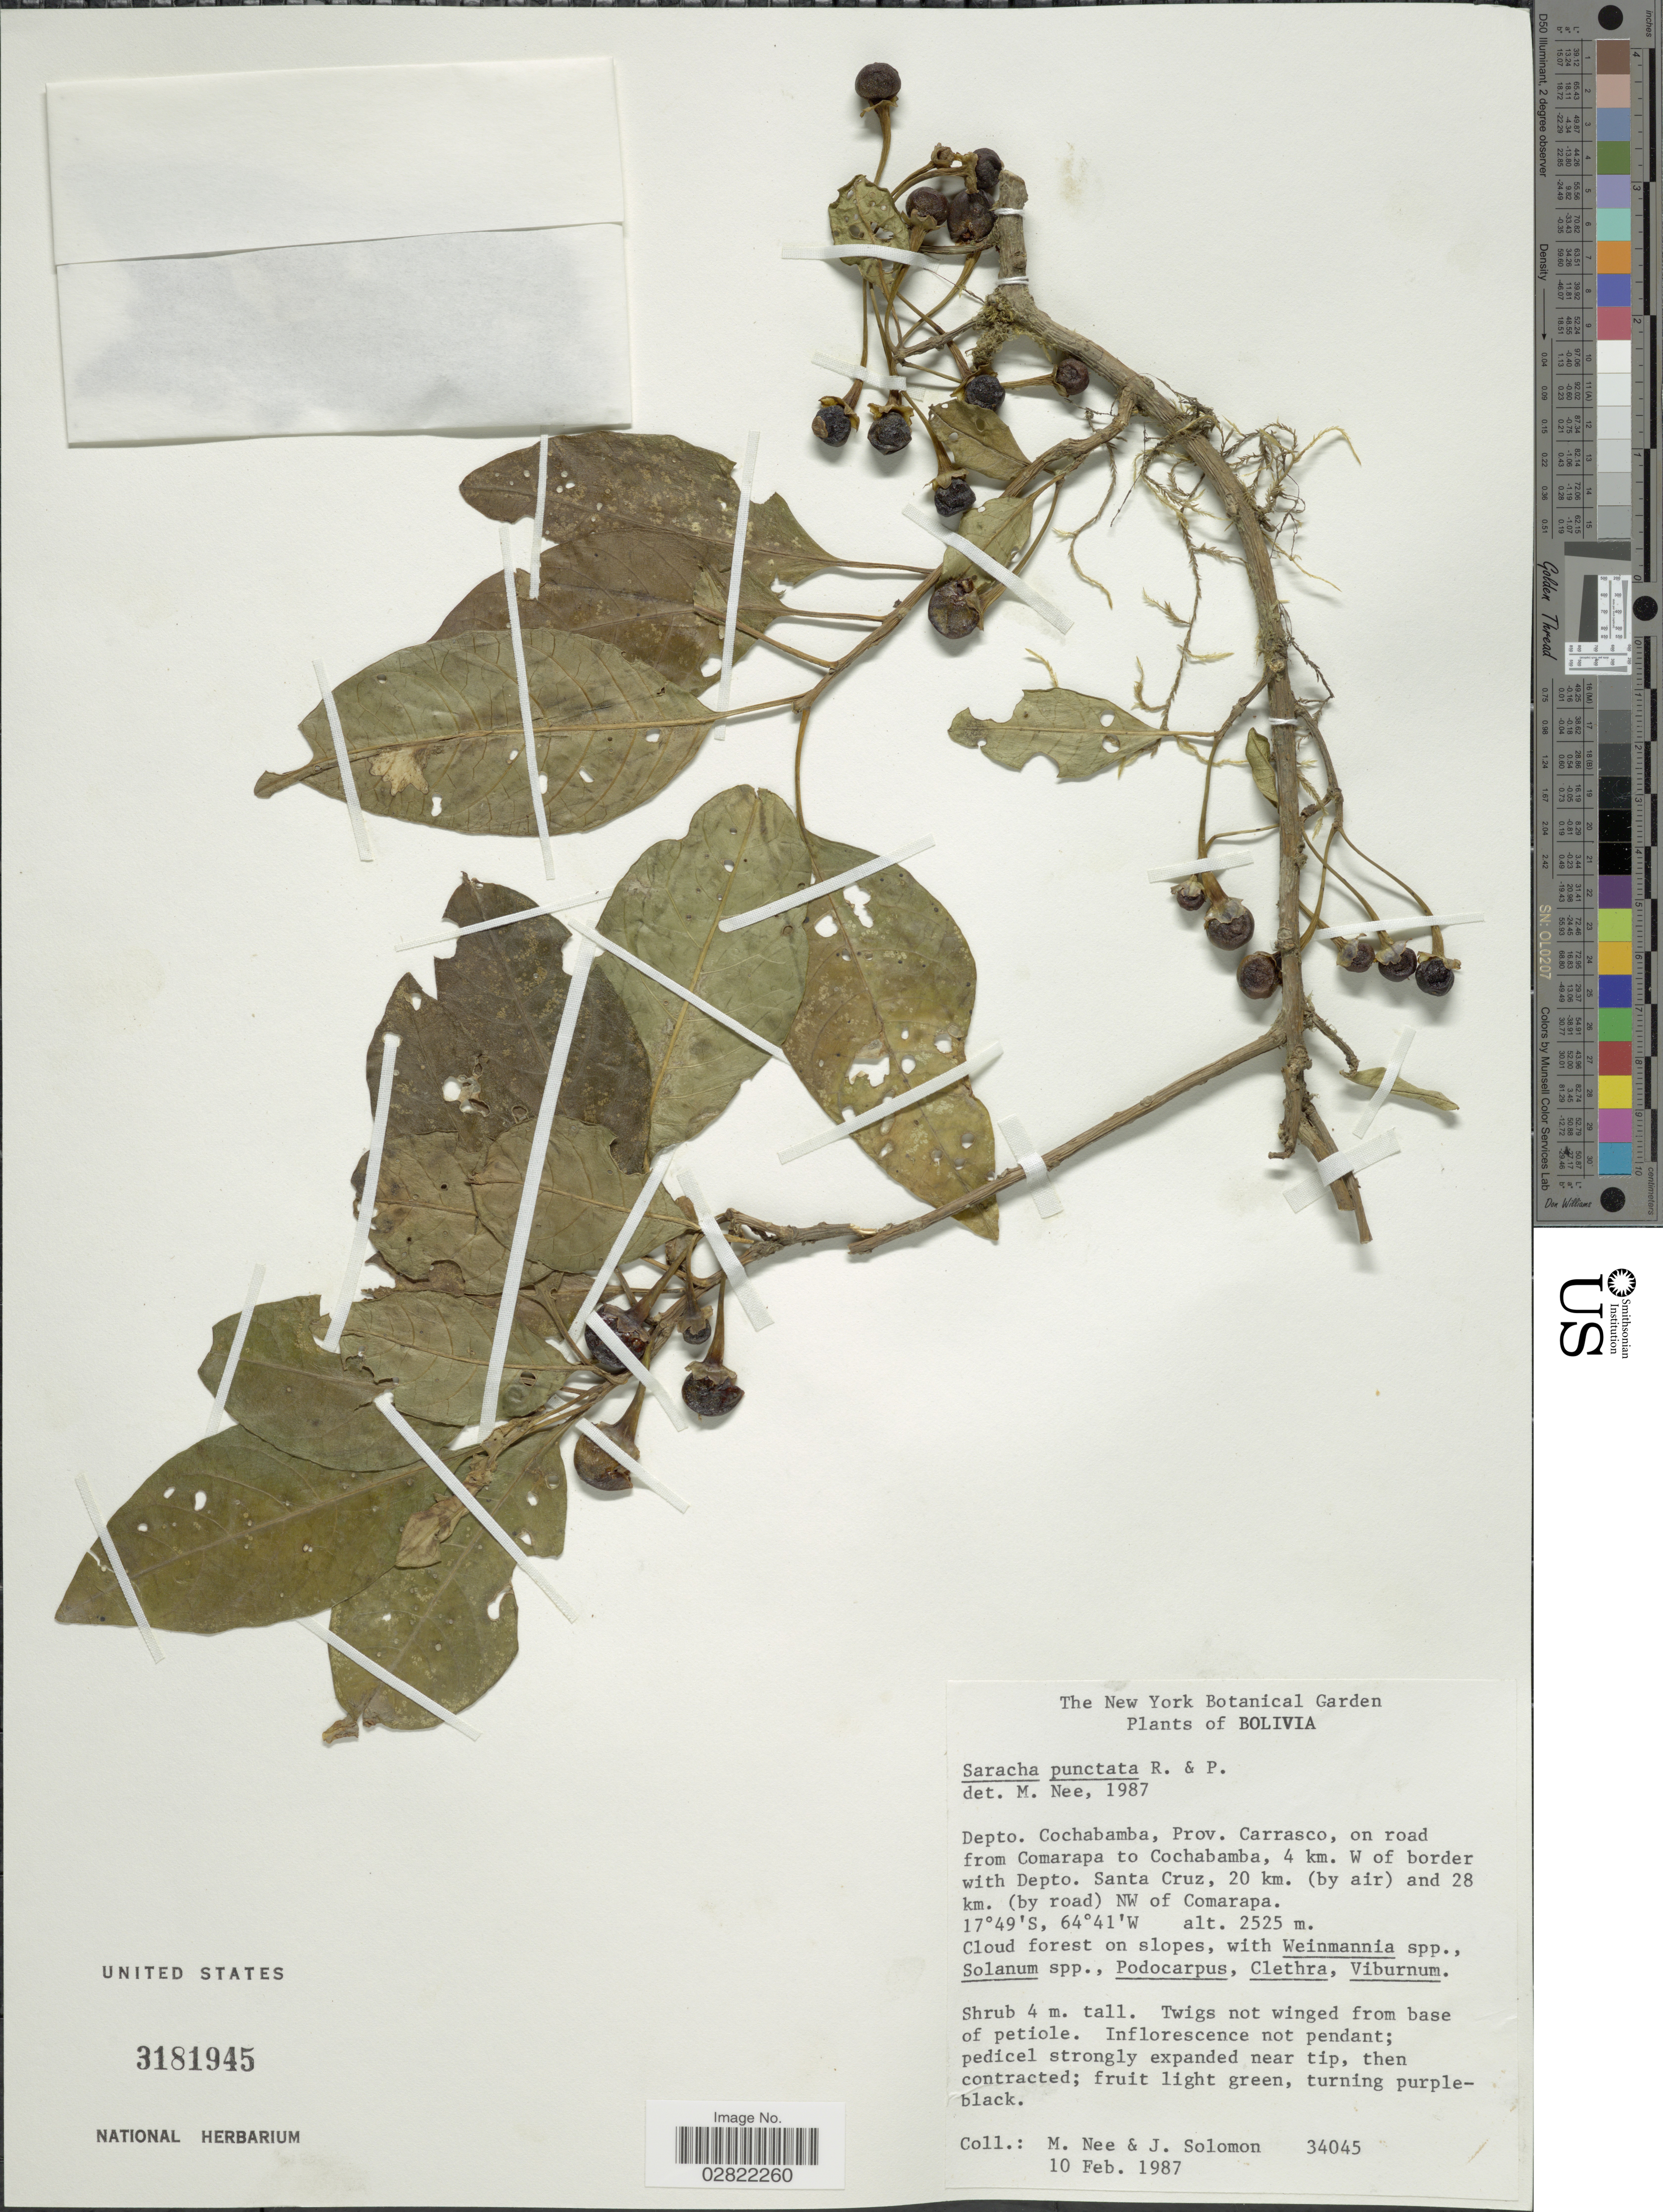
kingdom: Plantae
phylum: Tracheophyta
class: Magnoliopsida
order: Solanales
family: Solanaceae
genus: Saracha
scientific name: Saracha punctata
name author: Ruiz & Pav.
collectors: M. Nee & J. Solomon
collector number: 34045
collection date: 1987-02-10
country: Bolivia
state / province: Cochabamba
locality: Depto. Cochabamba, Prov. Carrasco, on road from Comarapa to Cochabamba, 4 km. W of border with Depto. Santa Cruz, 20 km. (by air) and 28 km. (by road) NW of Comarapa.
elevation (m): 2525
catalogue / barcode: US 3181945